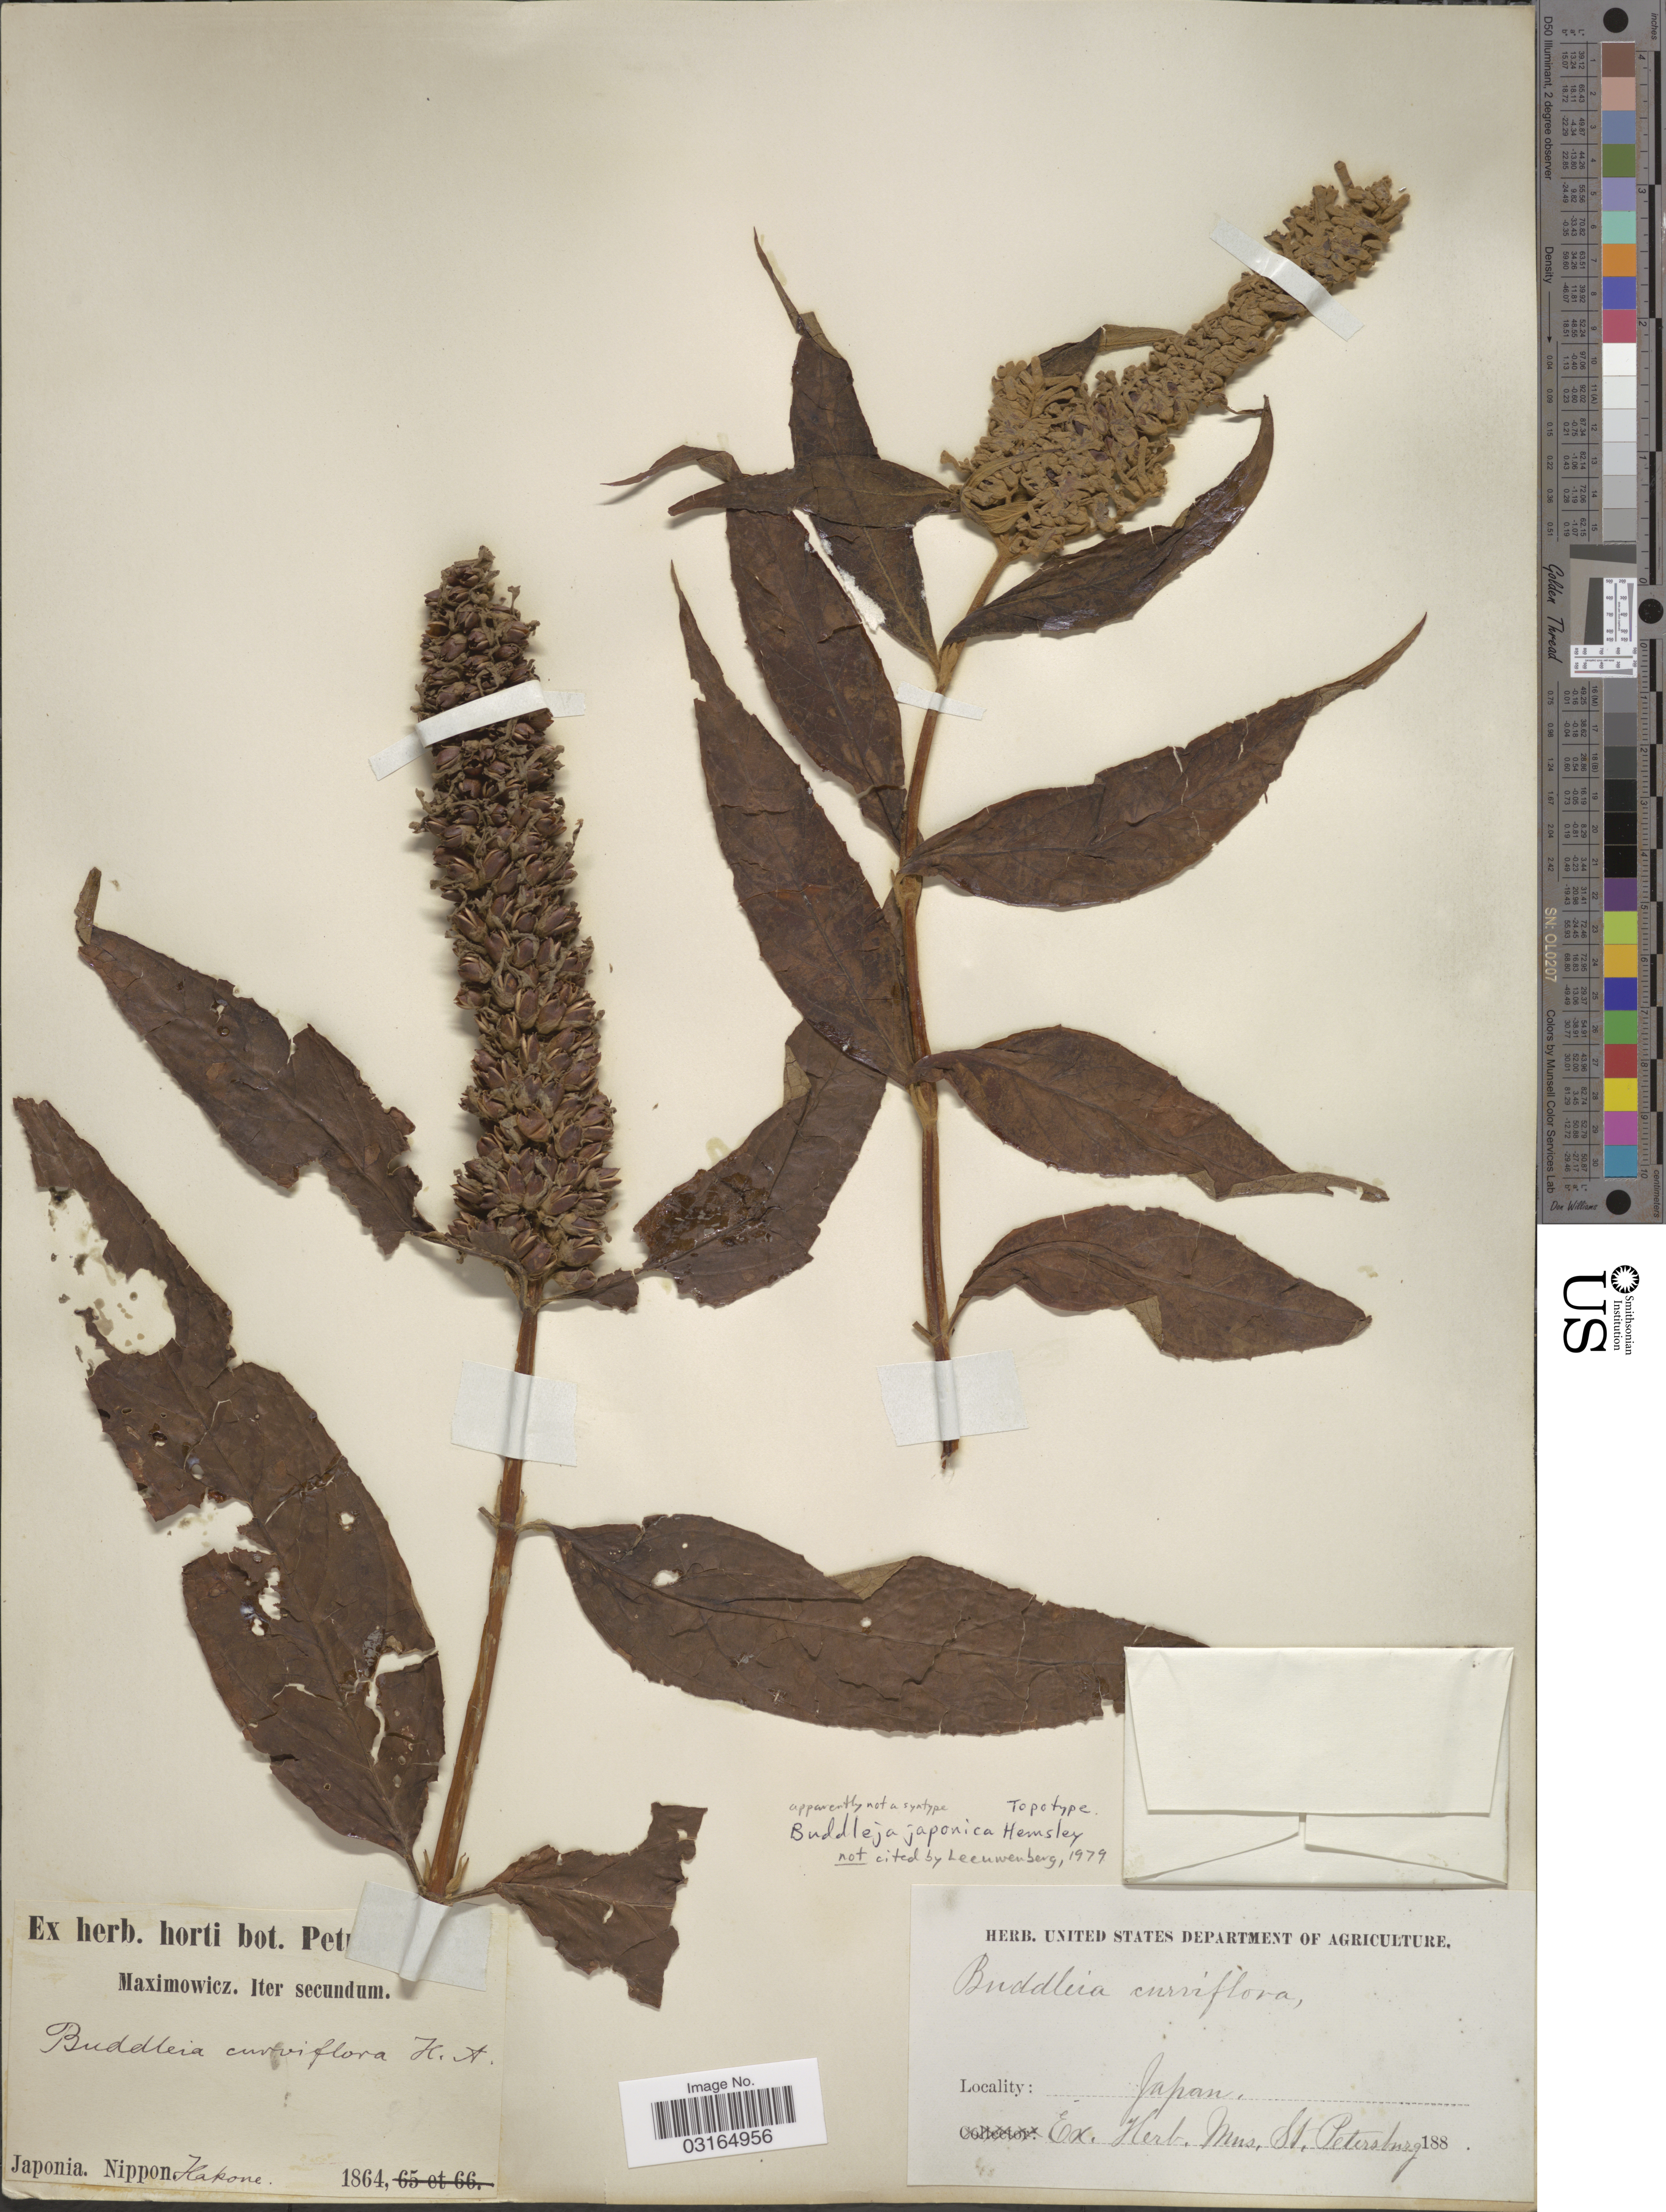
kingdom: Plantae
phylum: Tracheophyta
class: Magnoliopsida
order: Lamiales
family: Scrophulariaceae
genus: Buddleja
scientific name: Buddleja japonica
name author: Hemsl.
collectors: Maximowicz, --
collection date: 1864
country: Japan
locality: Nippon. Hakone.